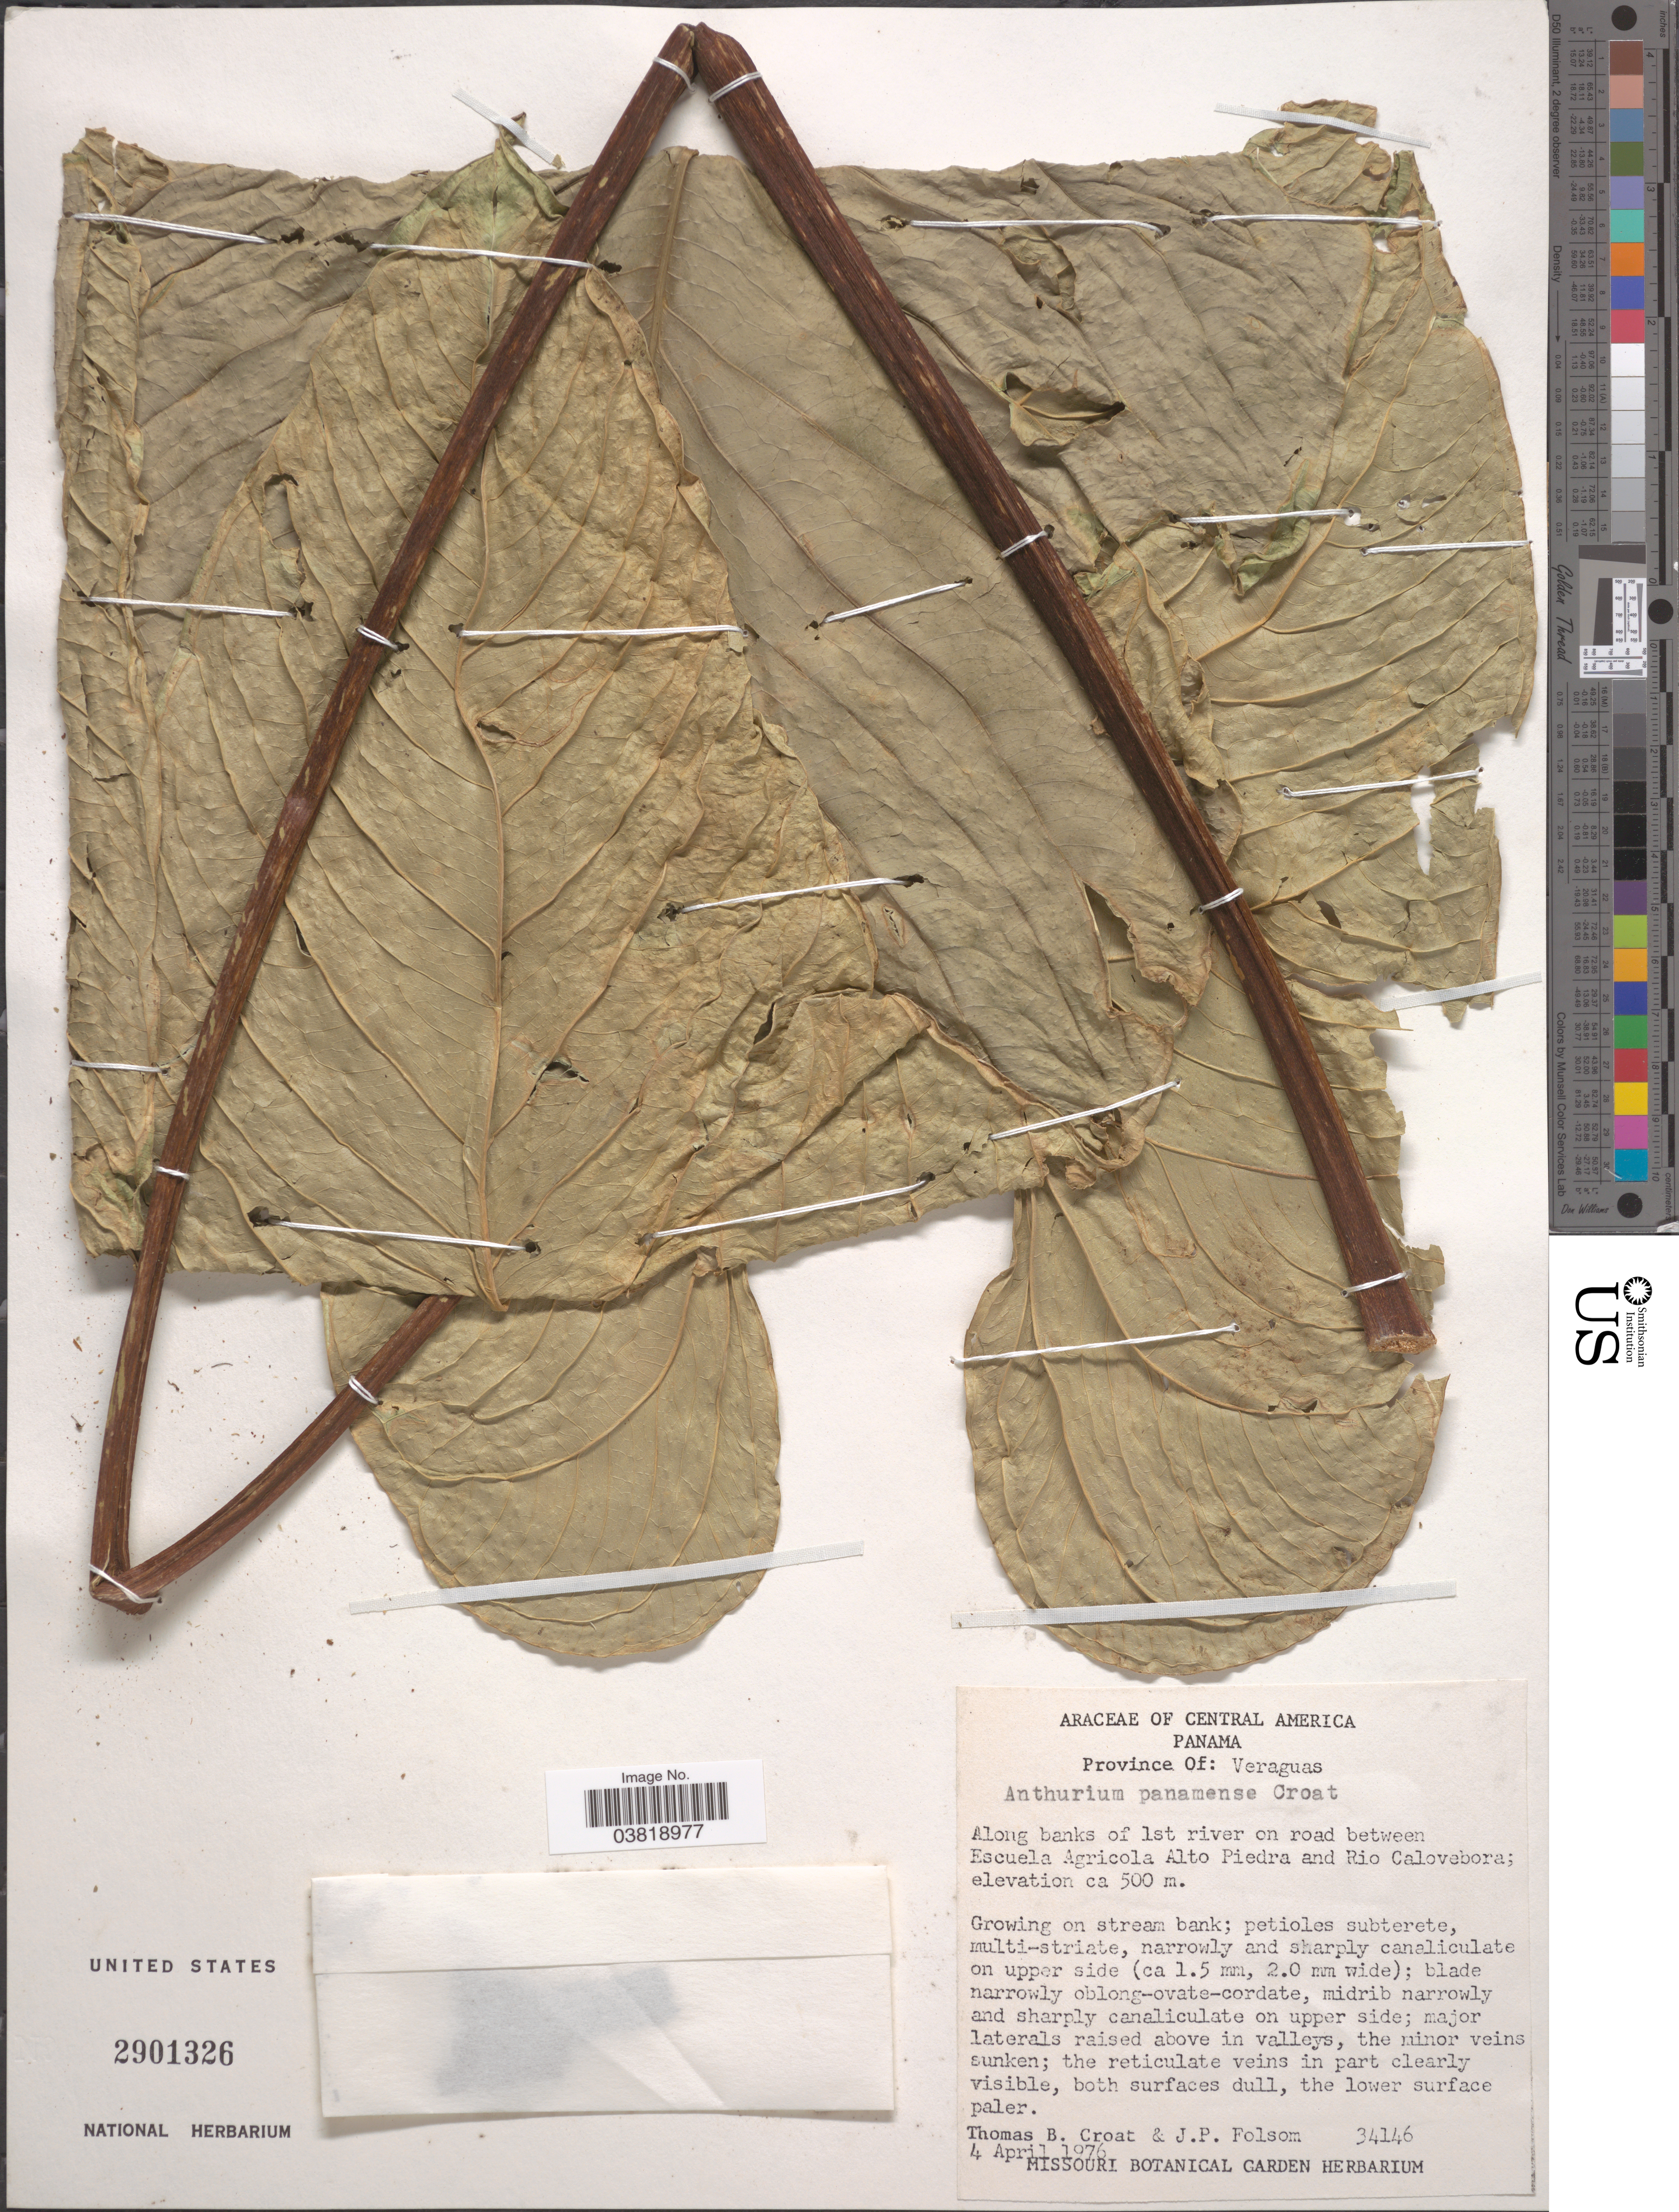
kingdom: Plantae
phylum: Tracheophyta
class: Liliopsida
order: Alismatales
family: Araceae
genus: Anthurium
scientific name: Anthurium panamense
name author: Croat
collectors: T. B. Croat & J. P. Folsom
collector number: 34146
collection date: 1976-04-04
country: Panama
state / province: Veraguas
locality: Along banks of 1st river on road between Escuela Agricola Alto Piedra and Rio Calovebora.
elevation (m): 500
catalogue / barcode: US 2901326